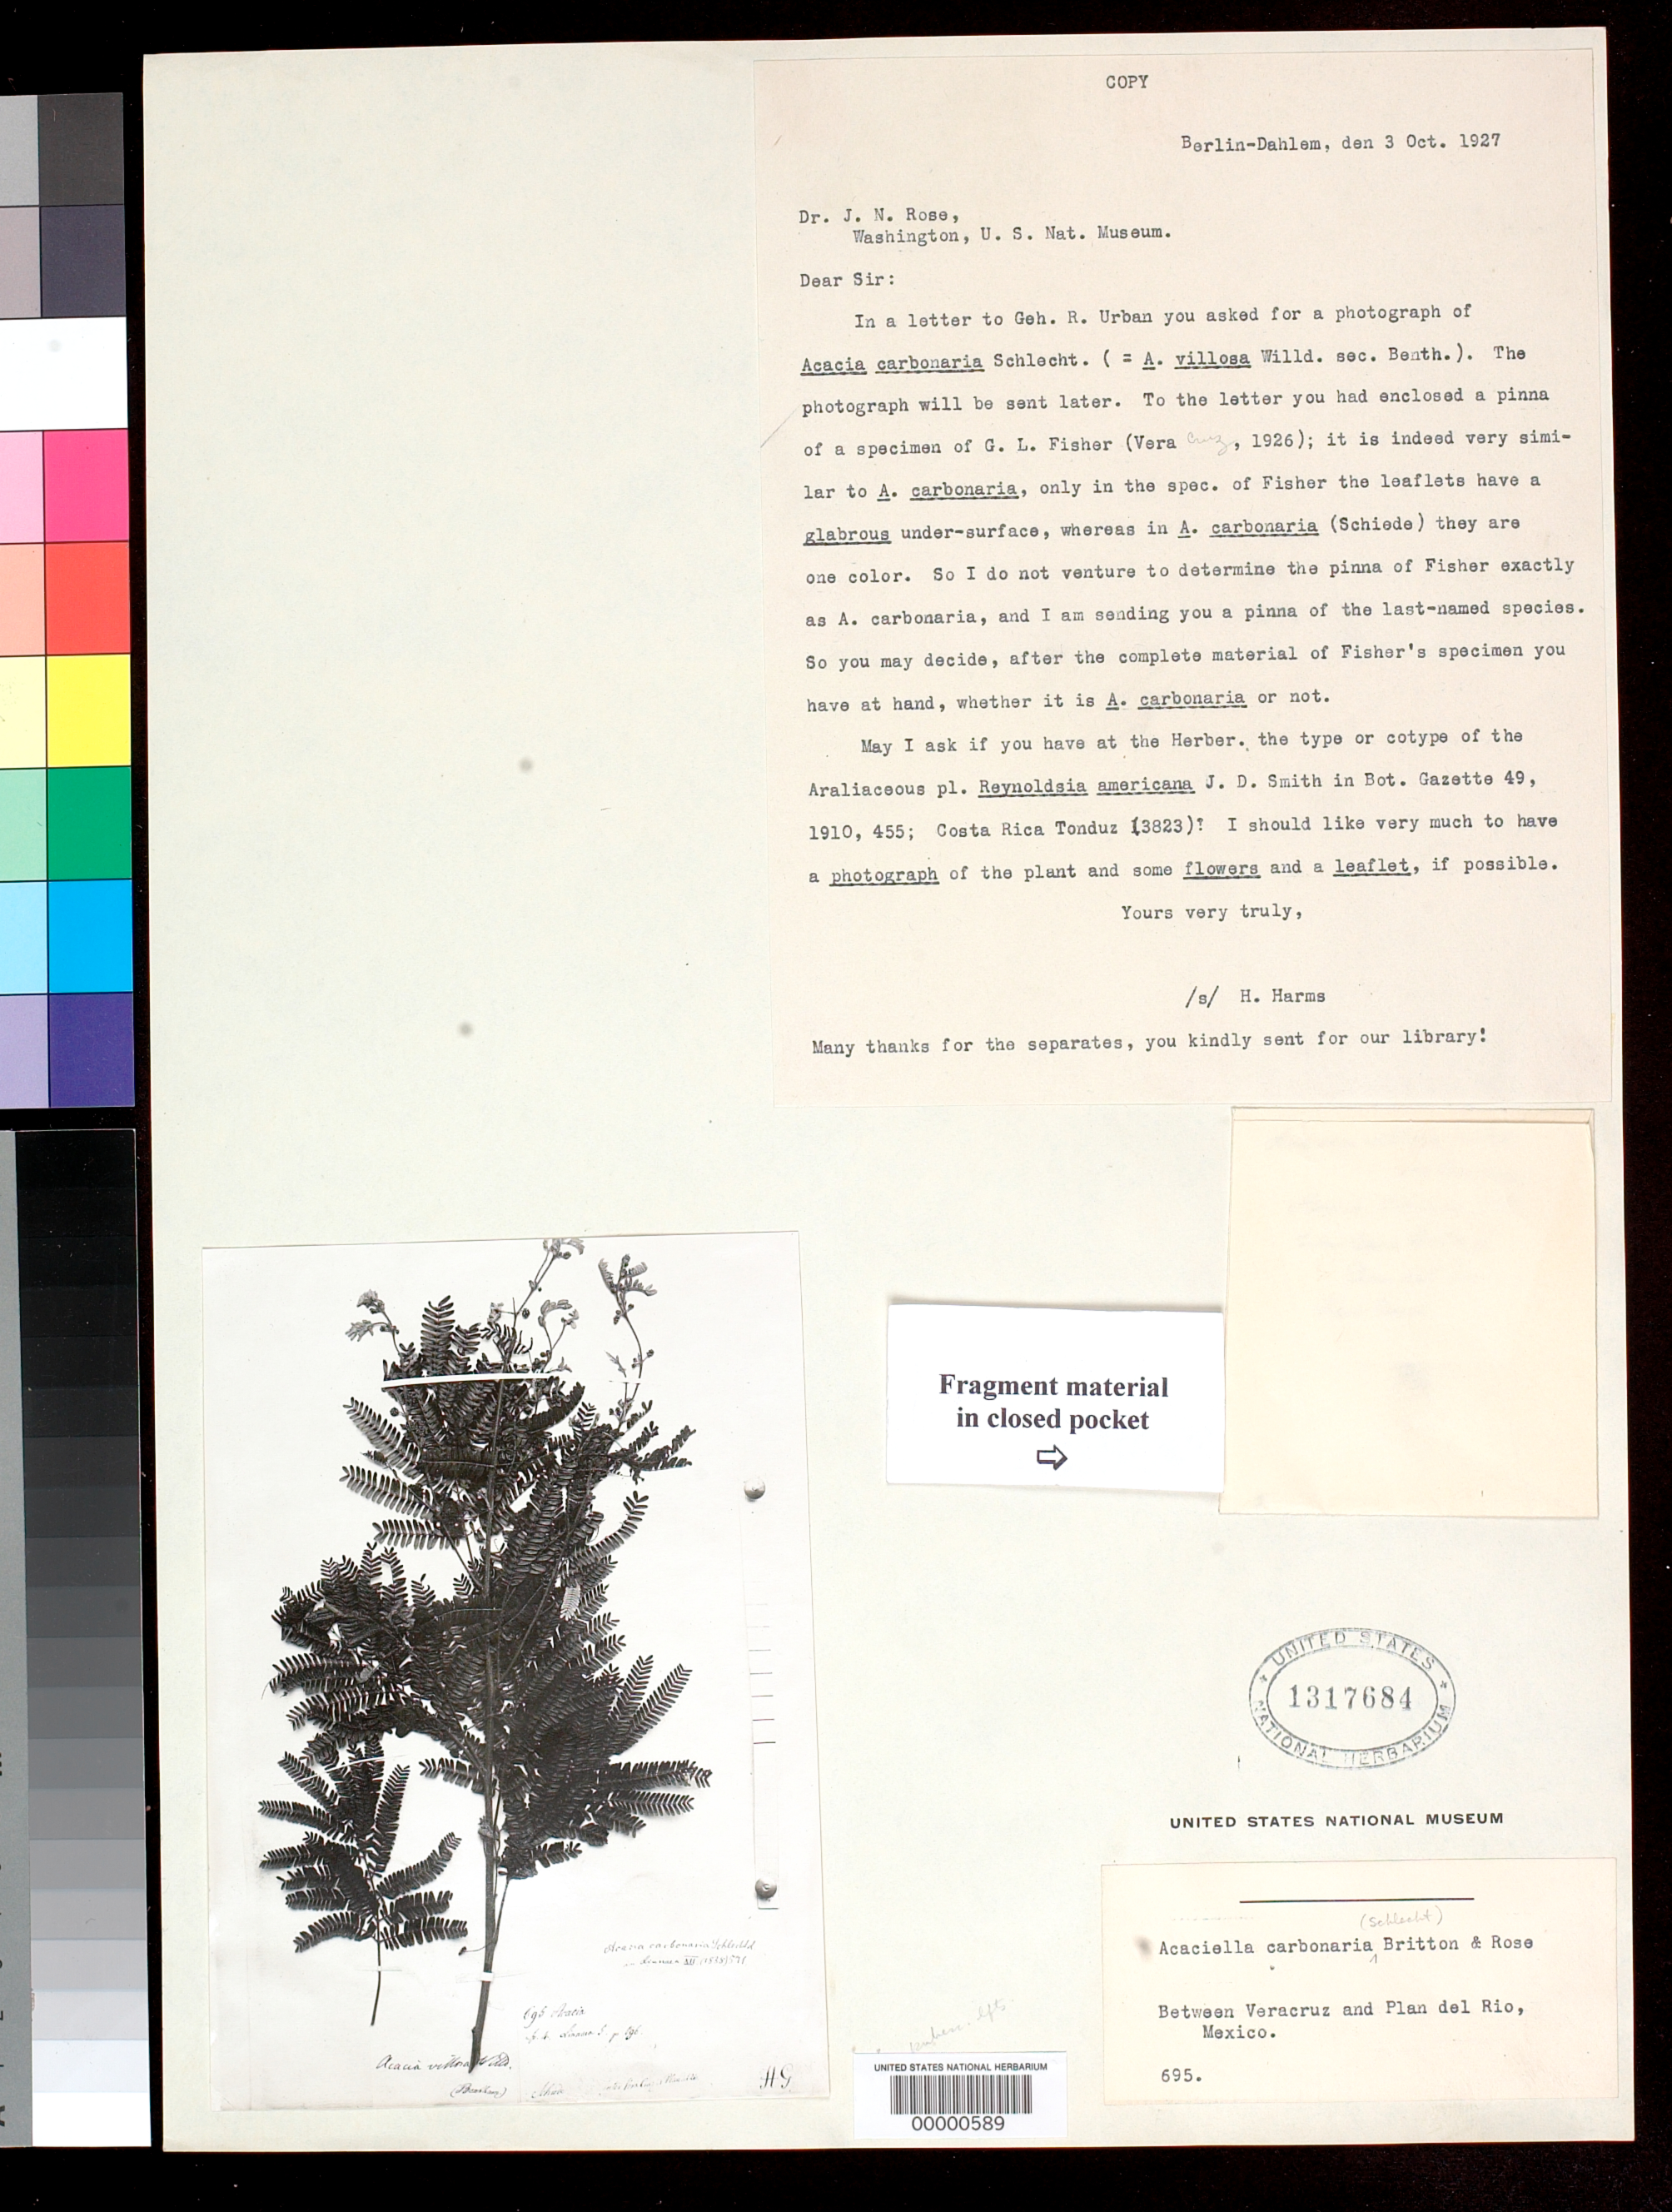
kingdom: Plantae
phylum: Tracheophyta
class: Magnoliopsida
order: Fabales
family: Fabaceae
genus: Acacia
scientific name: Acacia carbonaria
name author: Schltdl.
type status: Type Fragment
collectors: C. J. W. Schiede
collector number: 695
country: Mexico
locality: E of Monserrat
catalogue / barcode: US 1317684